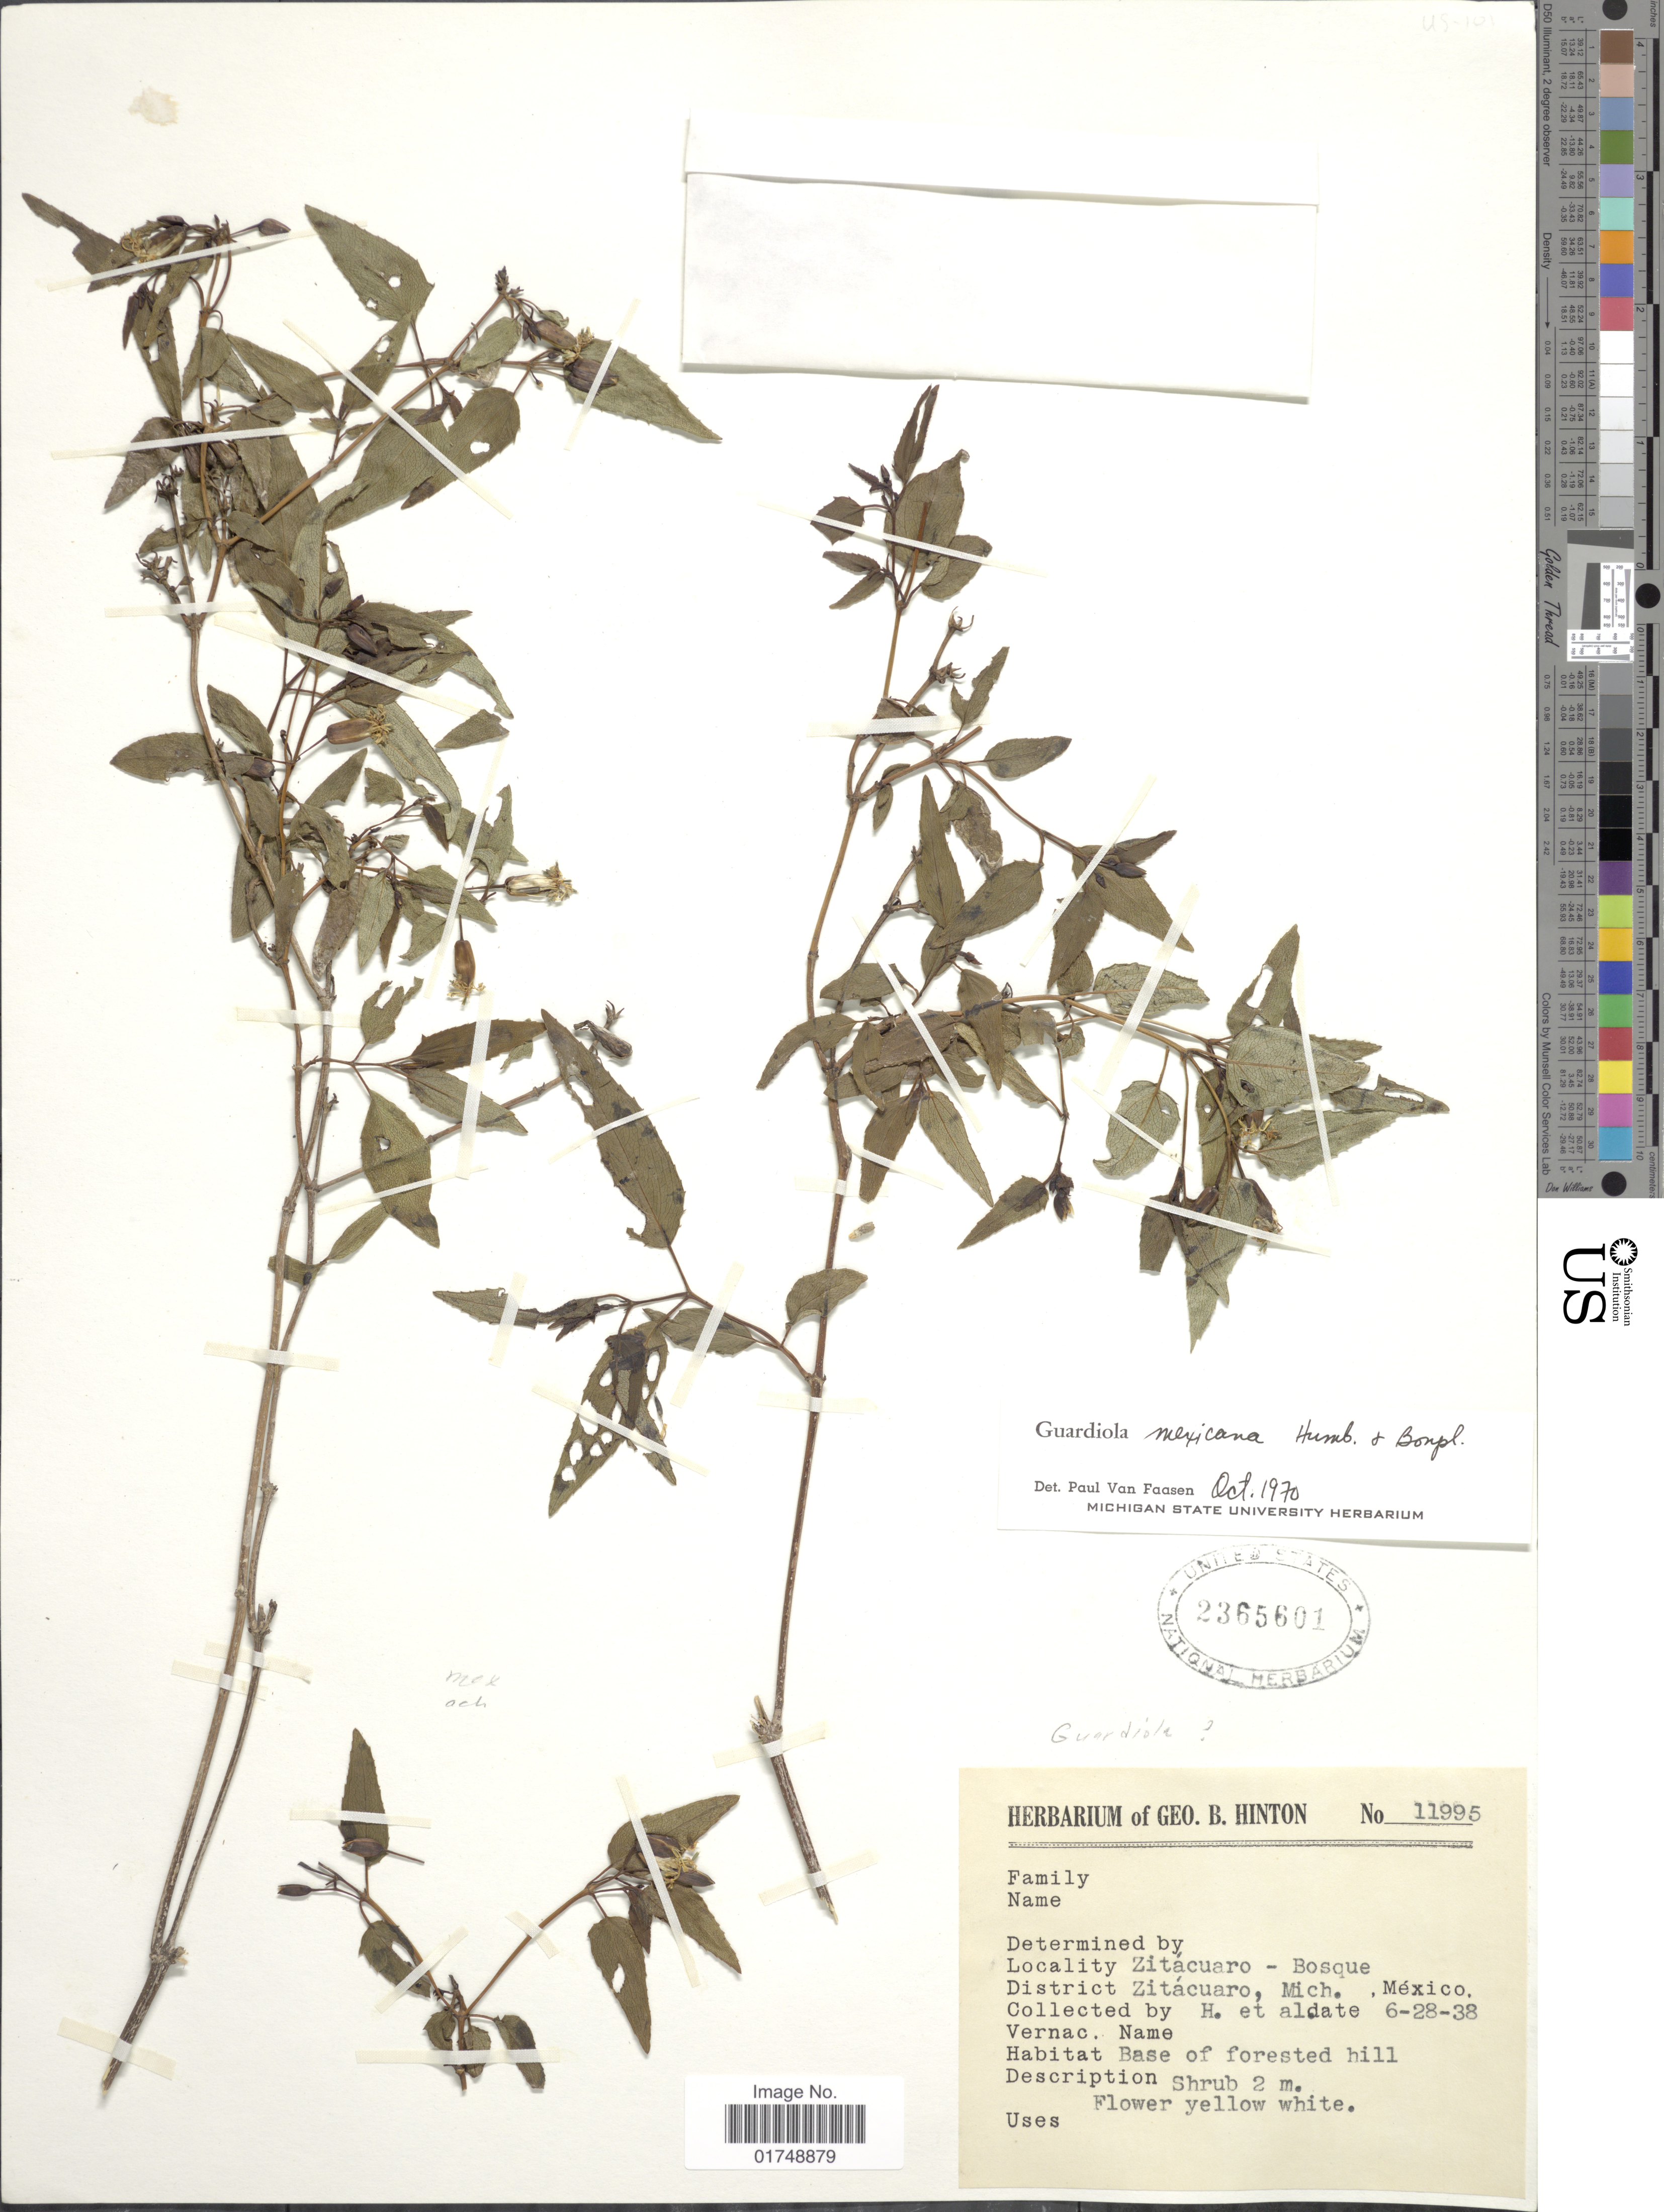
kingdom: Plantae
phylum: Tracheophyta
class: Magnoliopsida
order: Asterales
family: Asteraceae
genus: Guardiola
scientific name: Guardiola mexicana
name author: Humb. & Bonpl.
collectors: G. B. Hinton & et al.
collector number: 11995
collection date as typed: Transcribed d/m/y: 28/6/38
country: Mexico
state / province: Michoacán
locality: Zitacuaro. District: Zitacuaro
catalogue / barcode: US 2365601